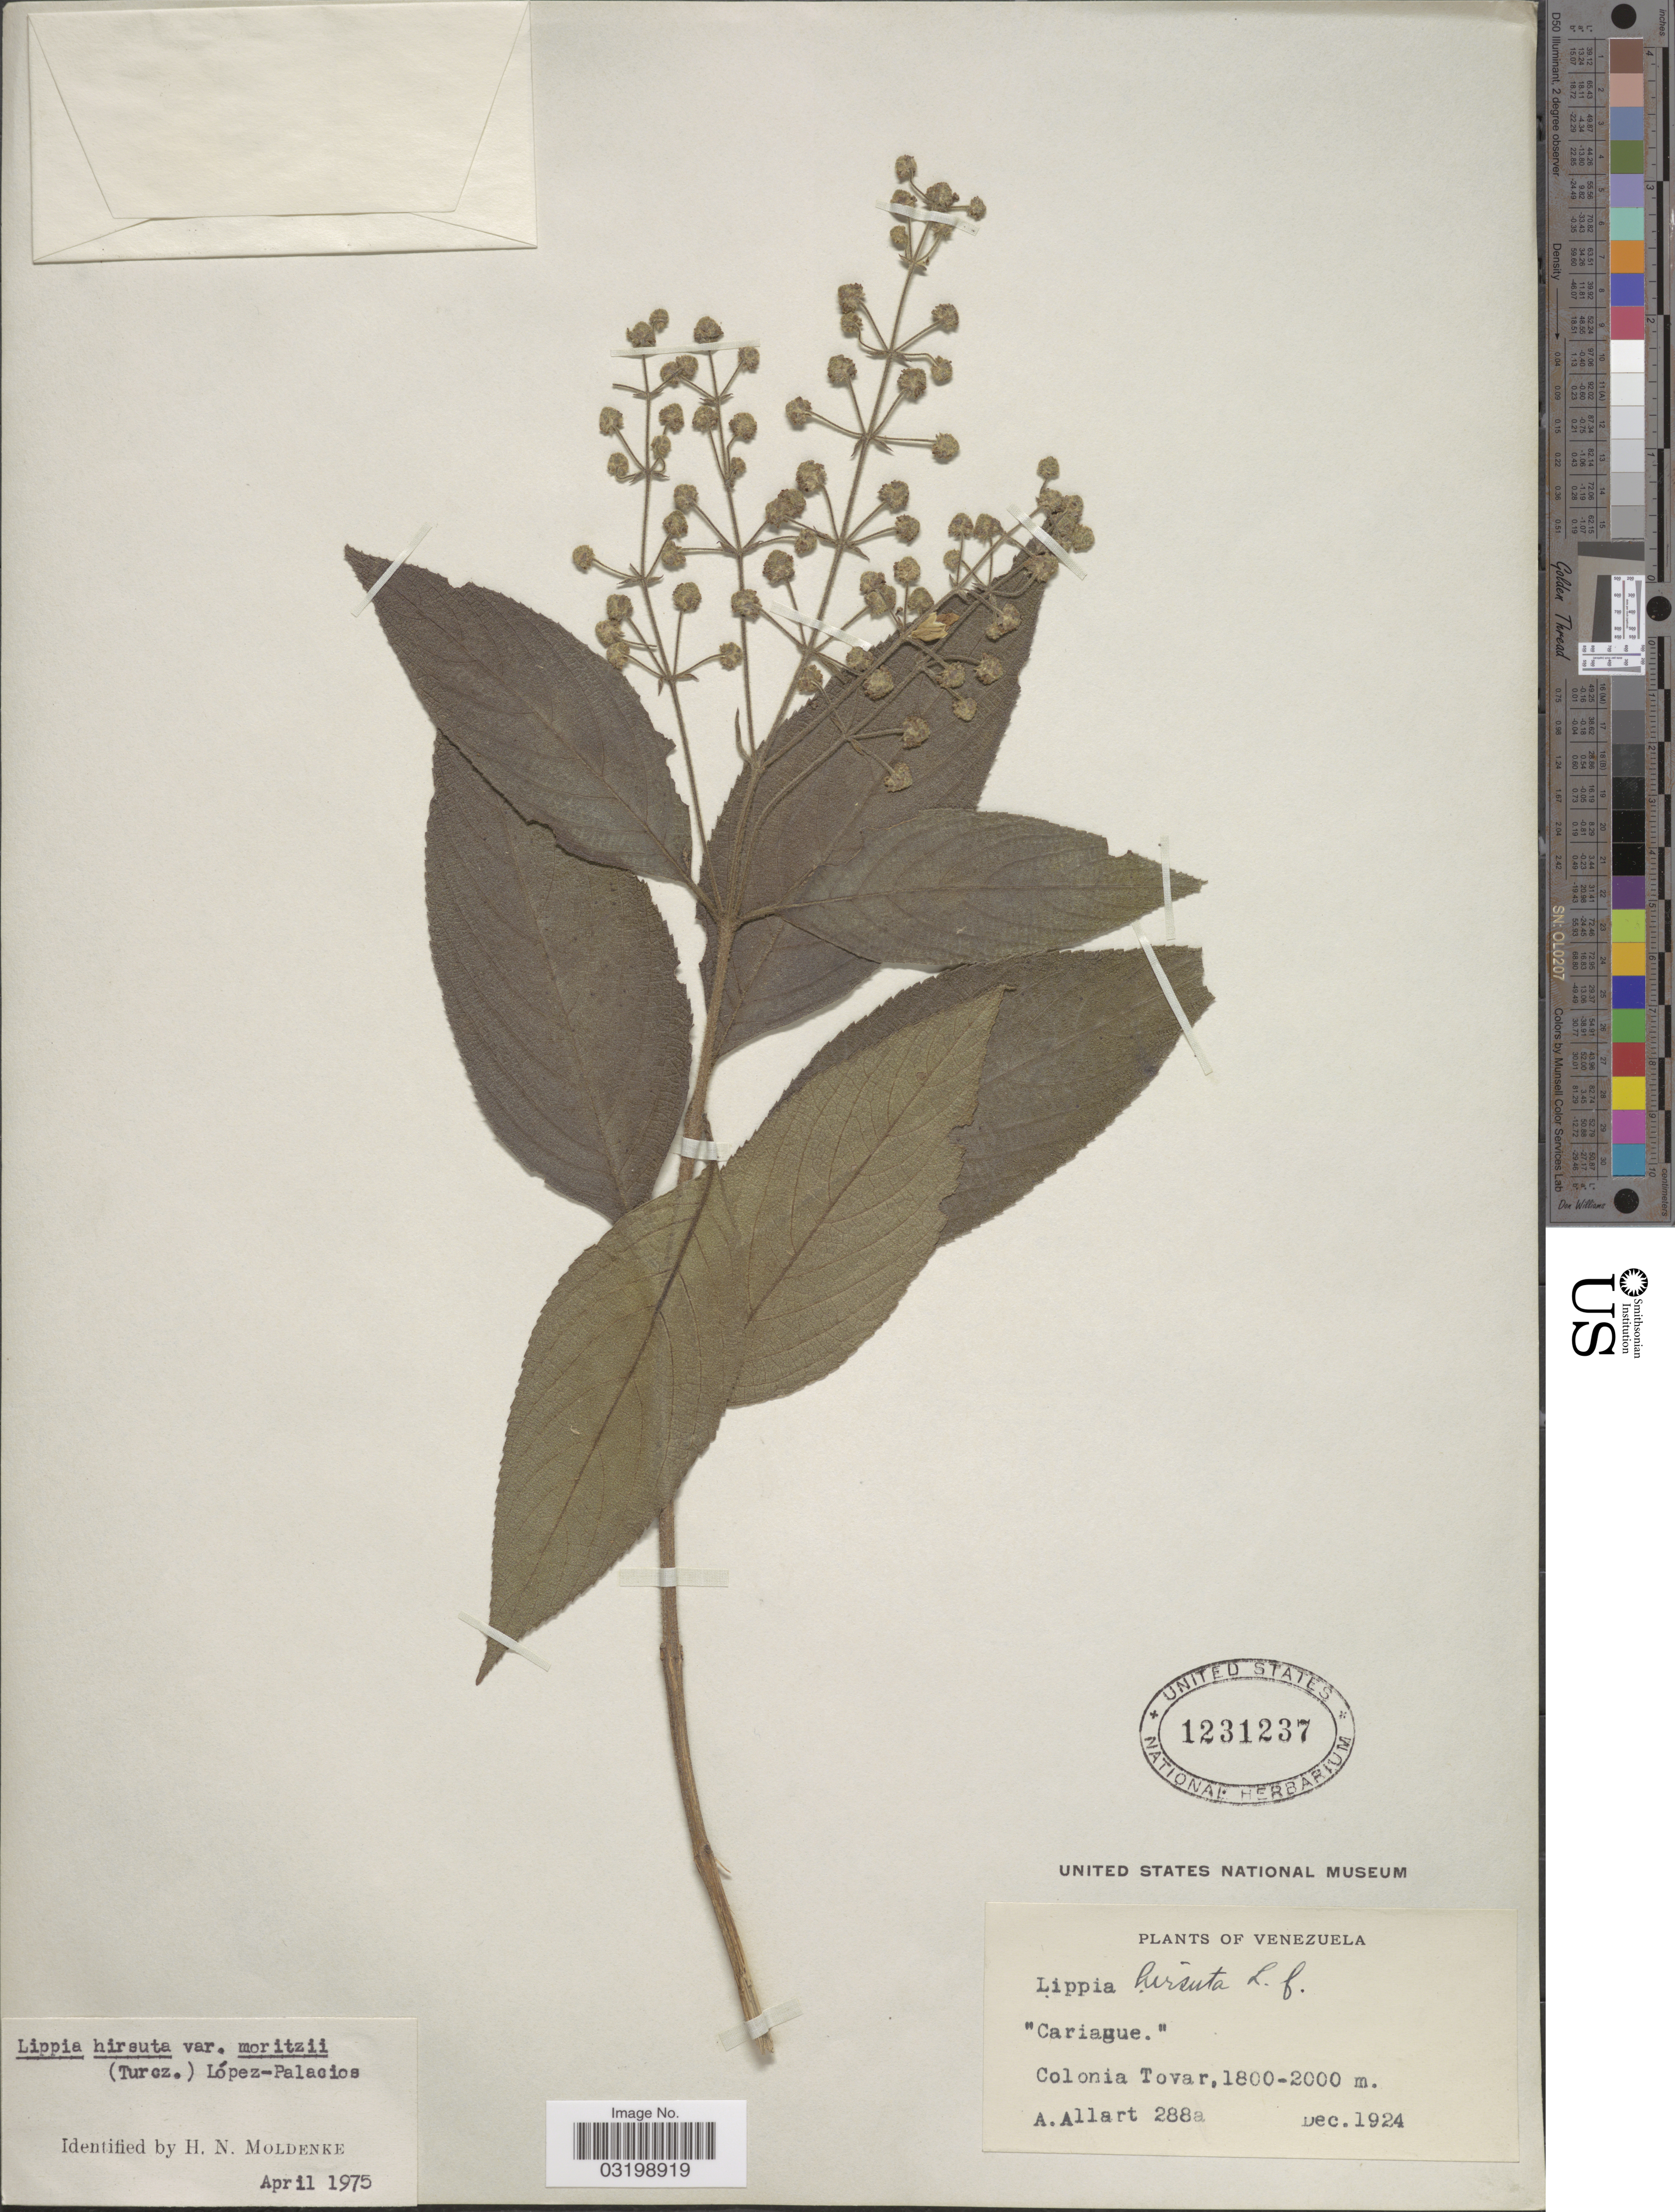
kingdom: Plantae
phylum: Tracheophyta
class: Magnoliopsida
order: Lamiales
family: Verbenaceae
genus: Lippia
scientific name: Lippia hirsuta var. moritzii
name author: L.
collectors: A. Allart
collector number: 288a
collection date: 1924-12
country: Venezuela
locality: Colonia Tovar.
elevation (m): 1800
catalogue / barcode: US 1231237